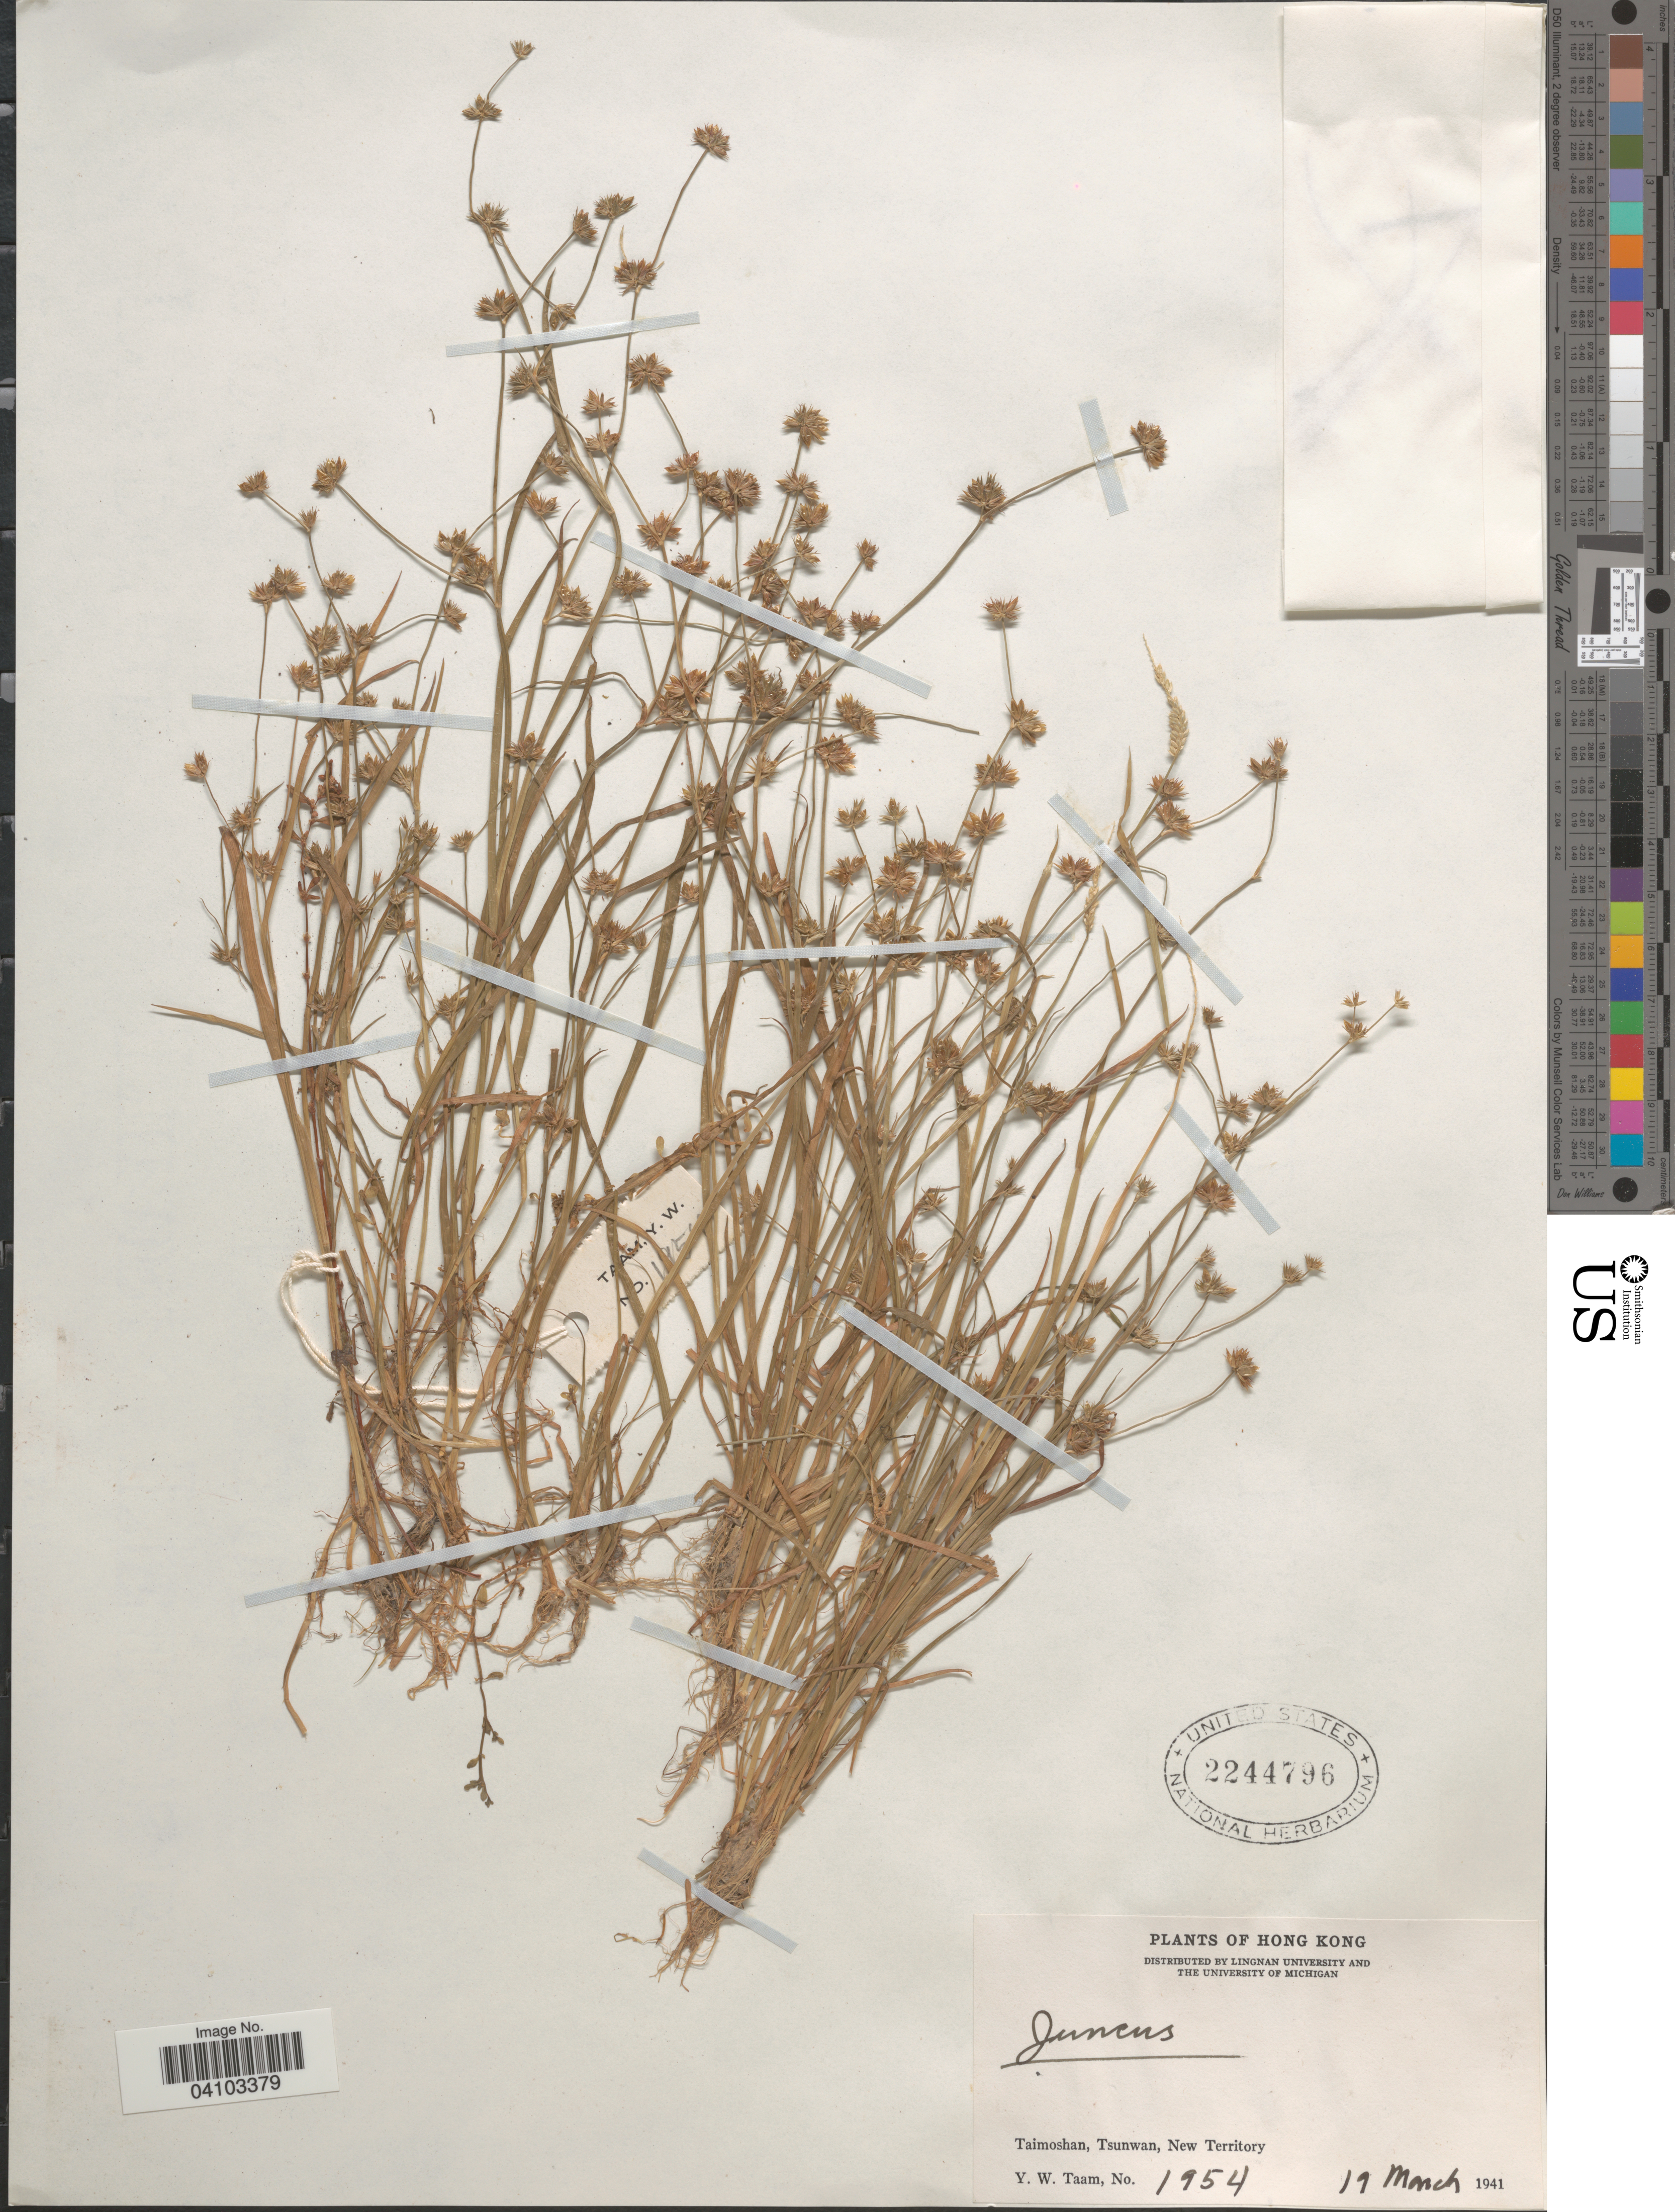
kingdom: Plantae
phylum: Tracheophyta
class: Liliopsida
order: Poales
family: Juncaceae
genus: Juncus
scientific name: Juncus sp.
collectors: Y. W. Taam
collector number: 1954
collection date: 1941-03-19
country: China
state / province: Hong Kong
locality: Taimoshan, Tsunwan, New Territory.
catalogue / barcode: US 2244796